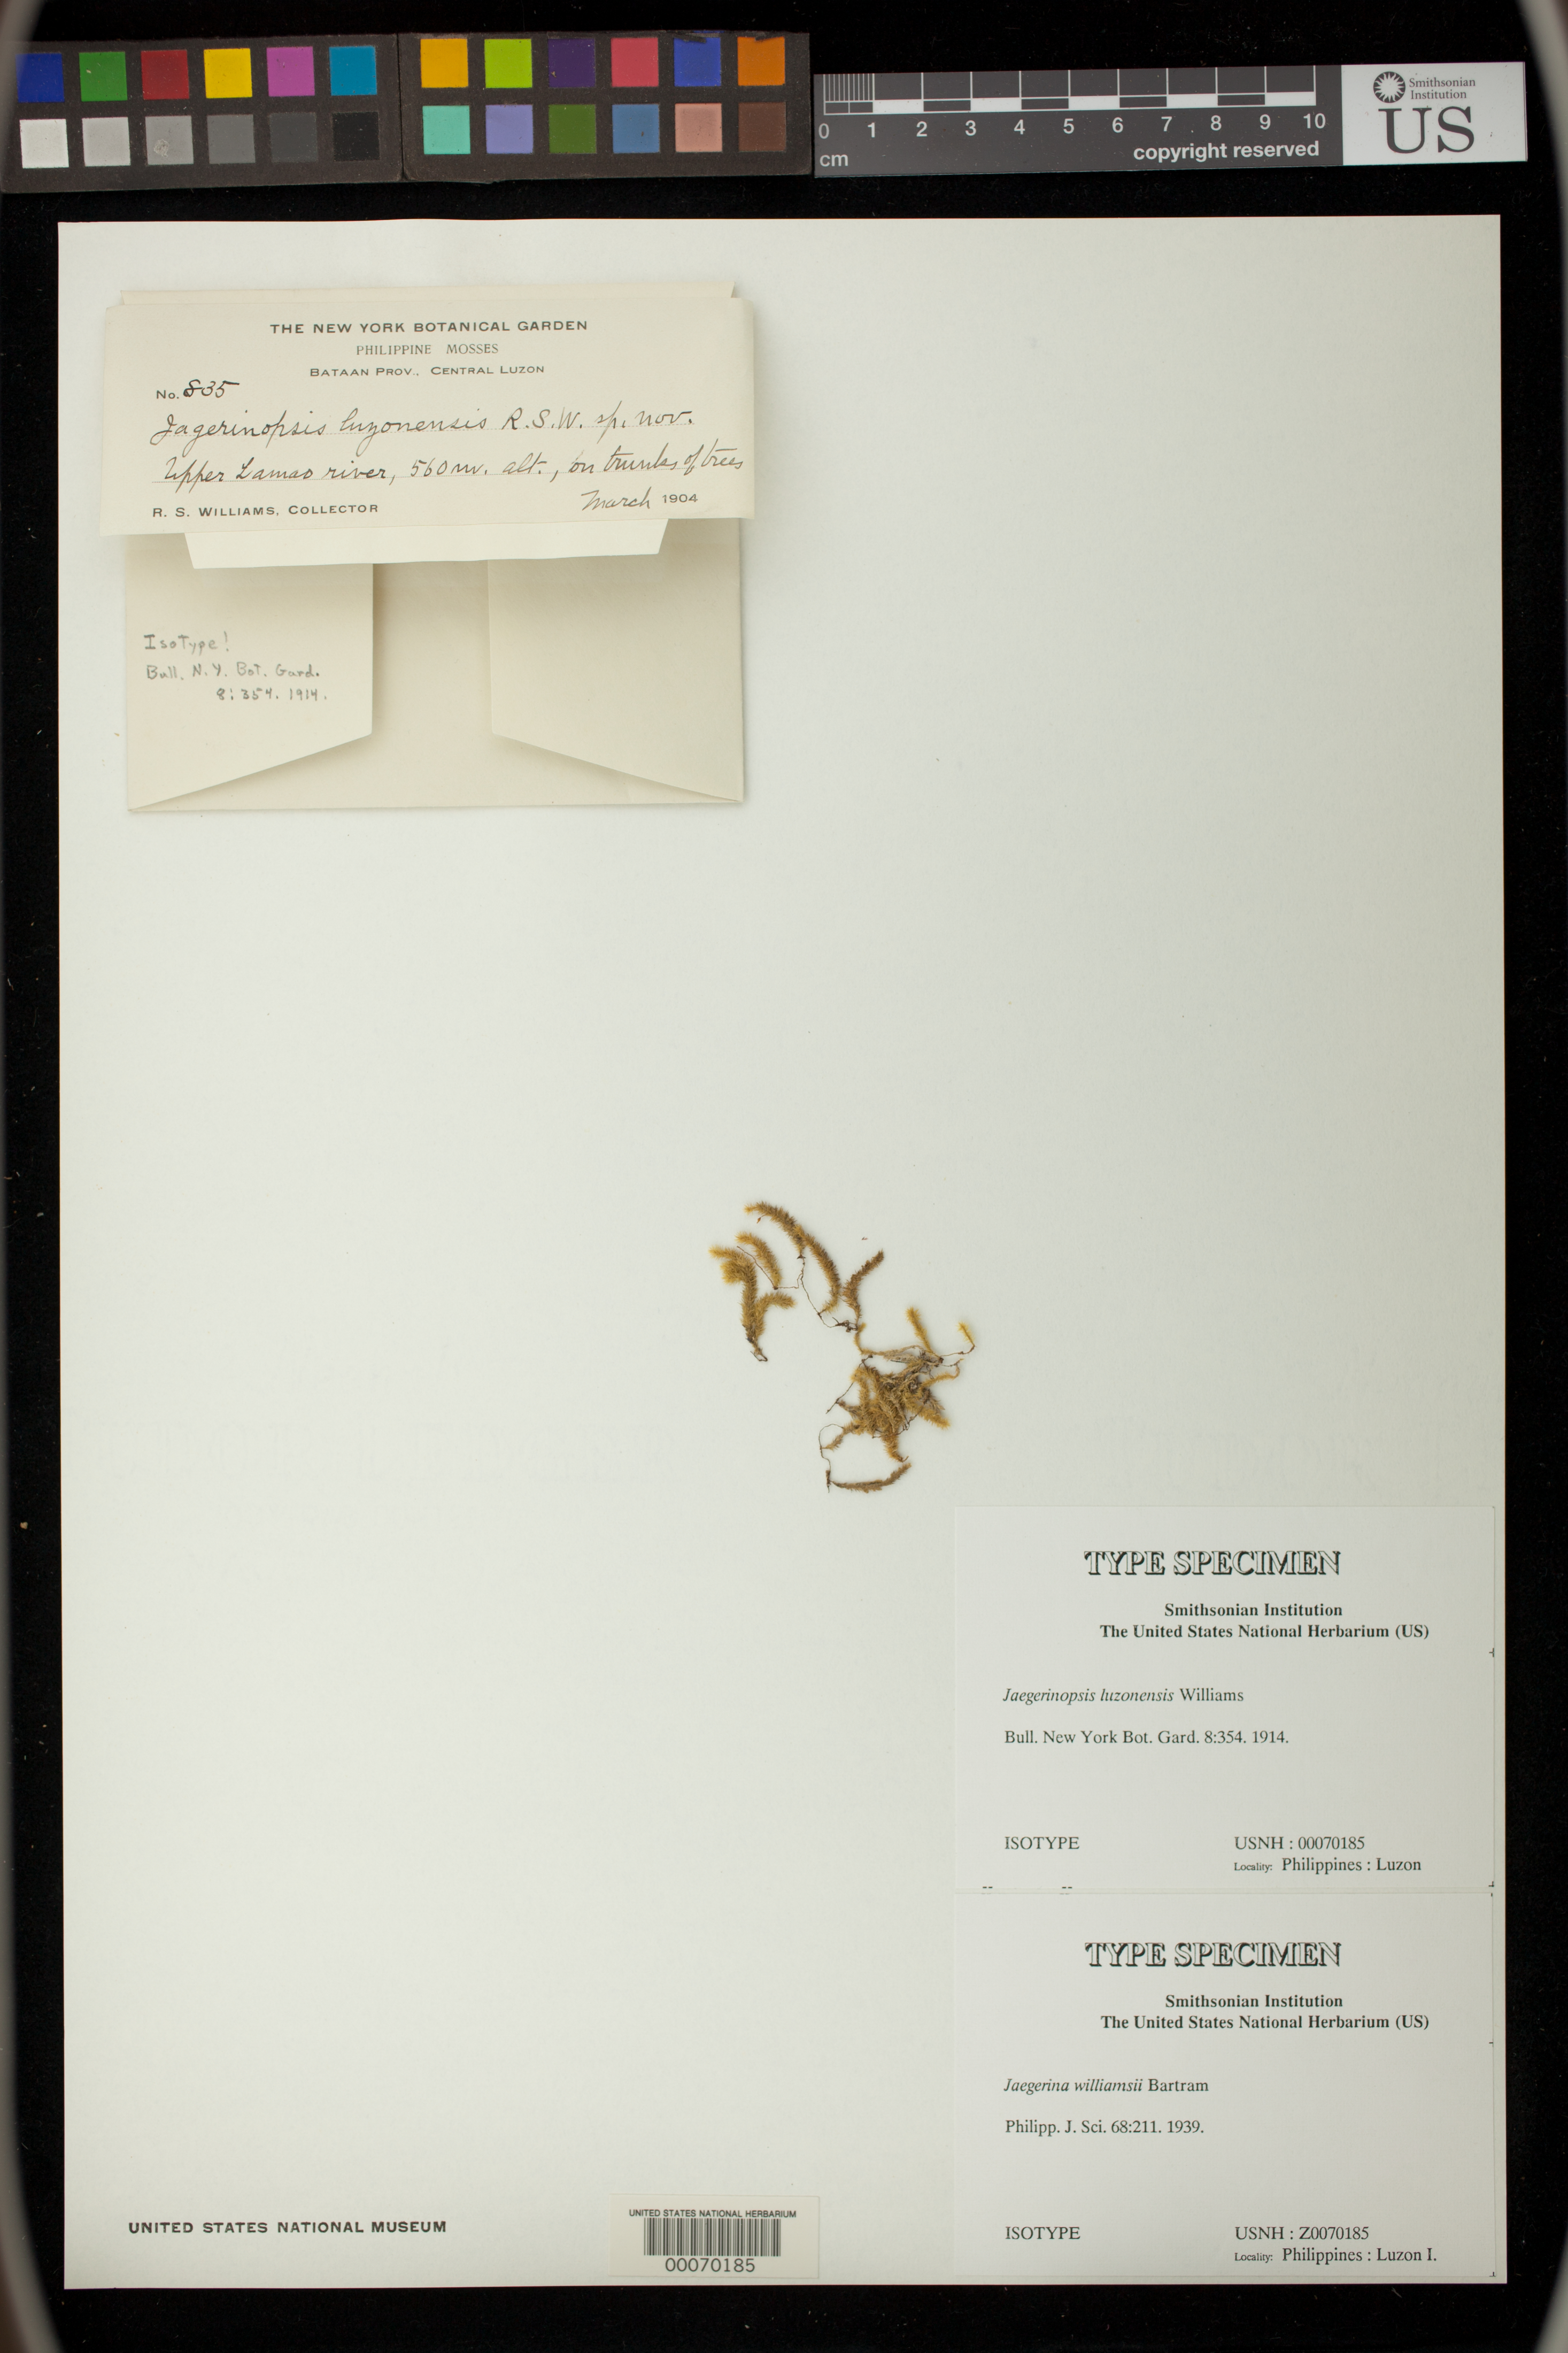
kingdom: Plantae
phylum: Bryophyta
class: Bryopsida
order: Hypnales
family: Pterobryaceae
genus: Jaegerinopsis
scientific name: Jaegerinopsis luzonensis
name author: R.S. Williams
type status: Isotype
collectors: R. S. Williams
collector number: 835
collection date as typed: Mar 1904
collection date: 1904-03-12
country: Philippines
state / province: Central Luzon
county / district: Baatan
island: Luzon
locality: Lamao River, Mt. Mariveles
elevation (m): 560